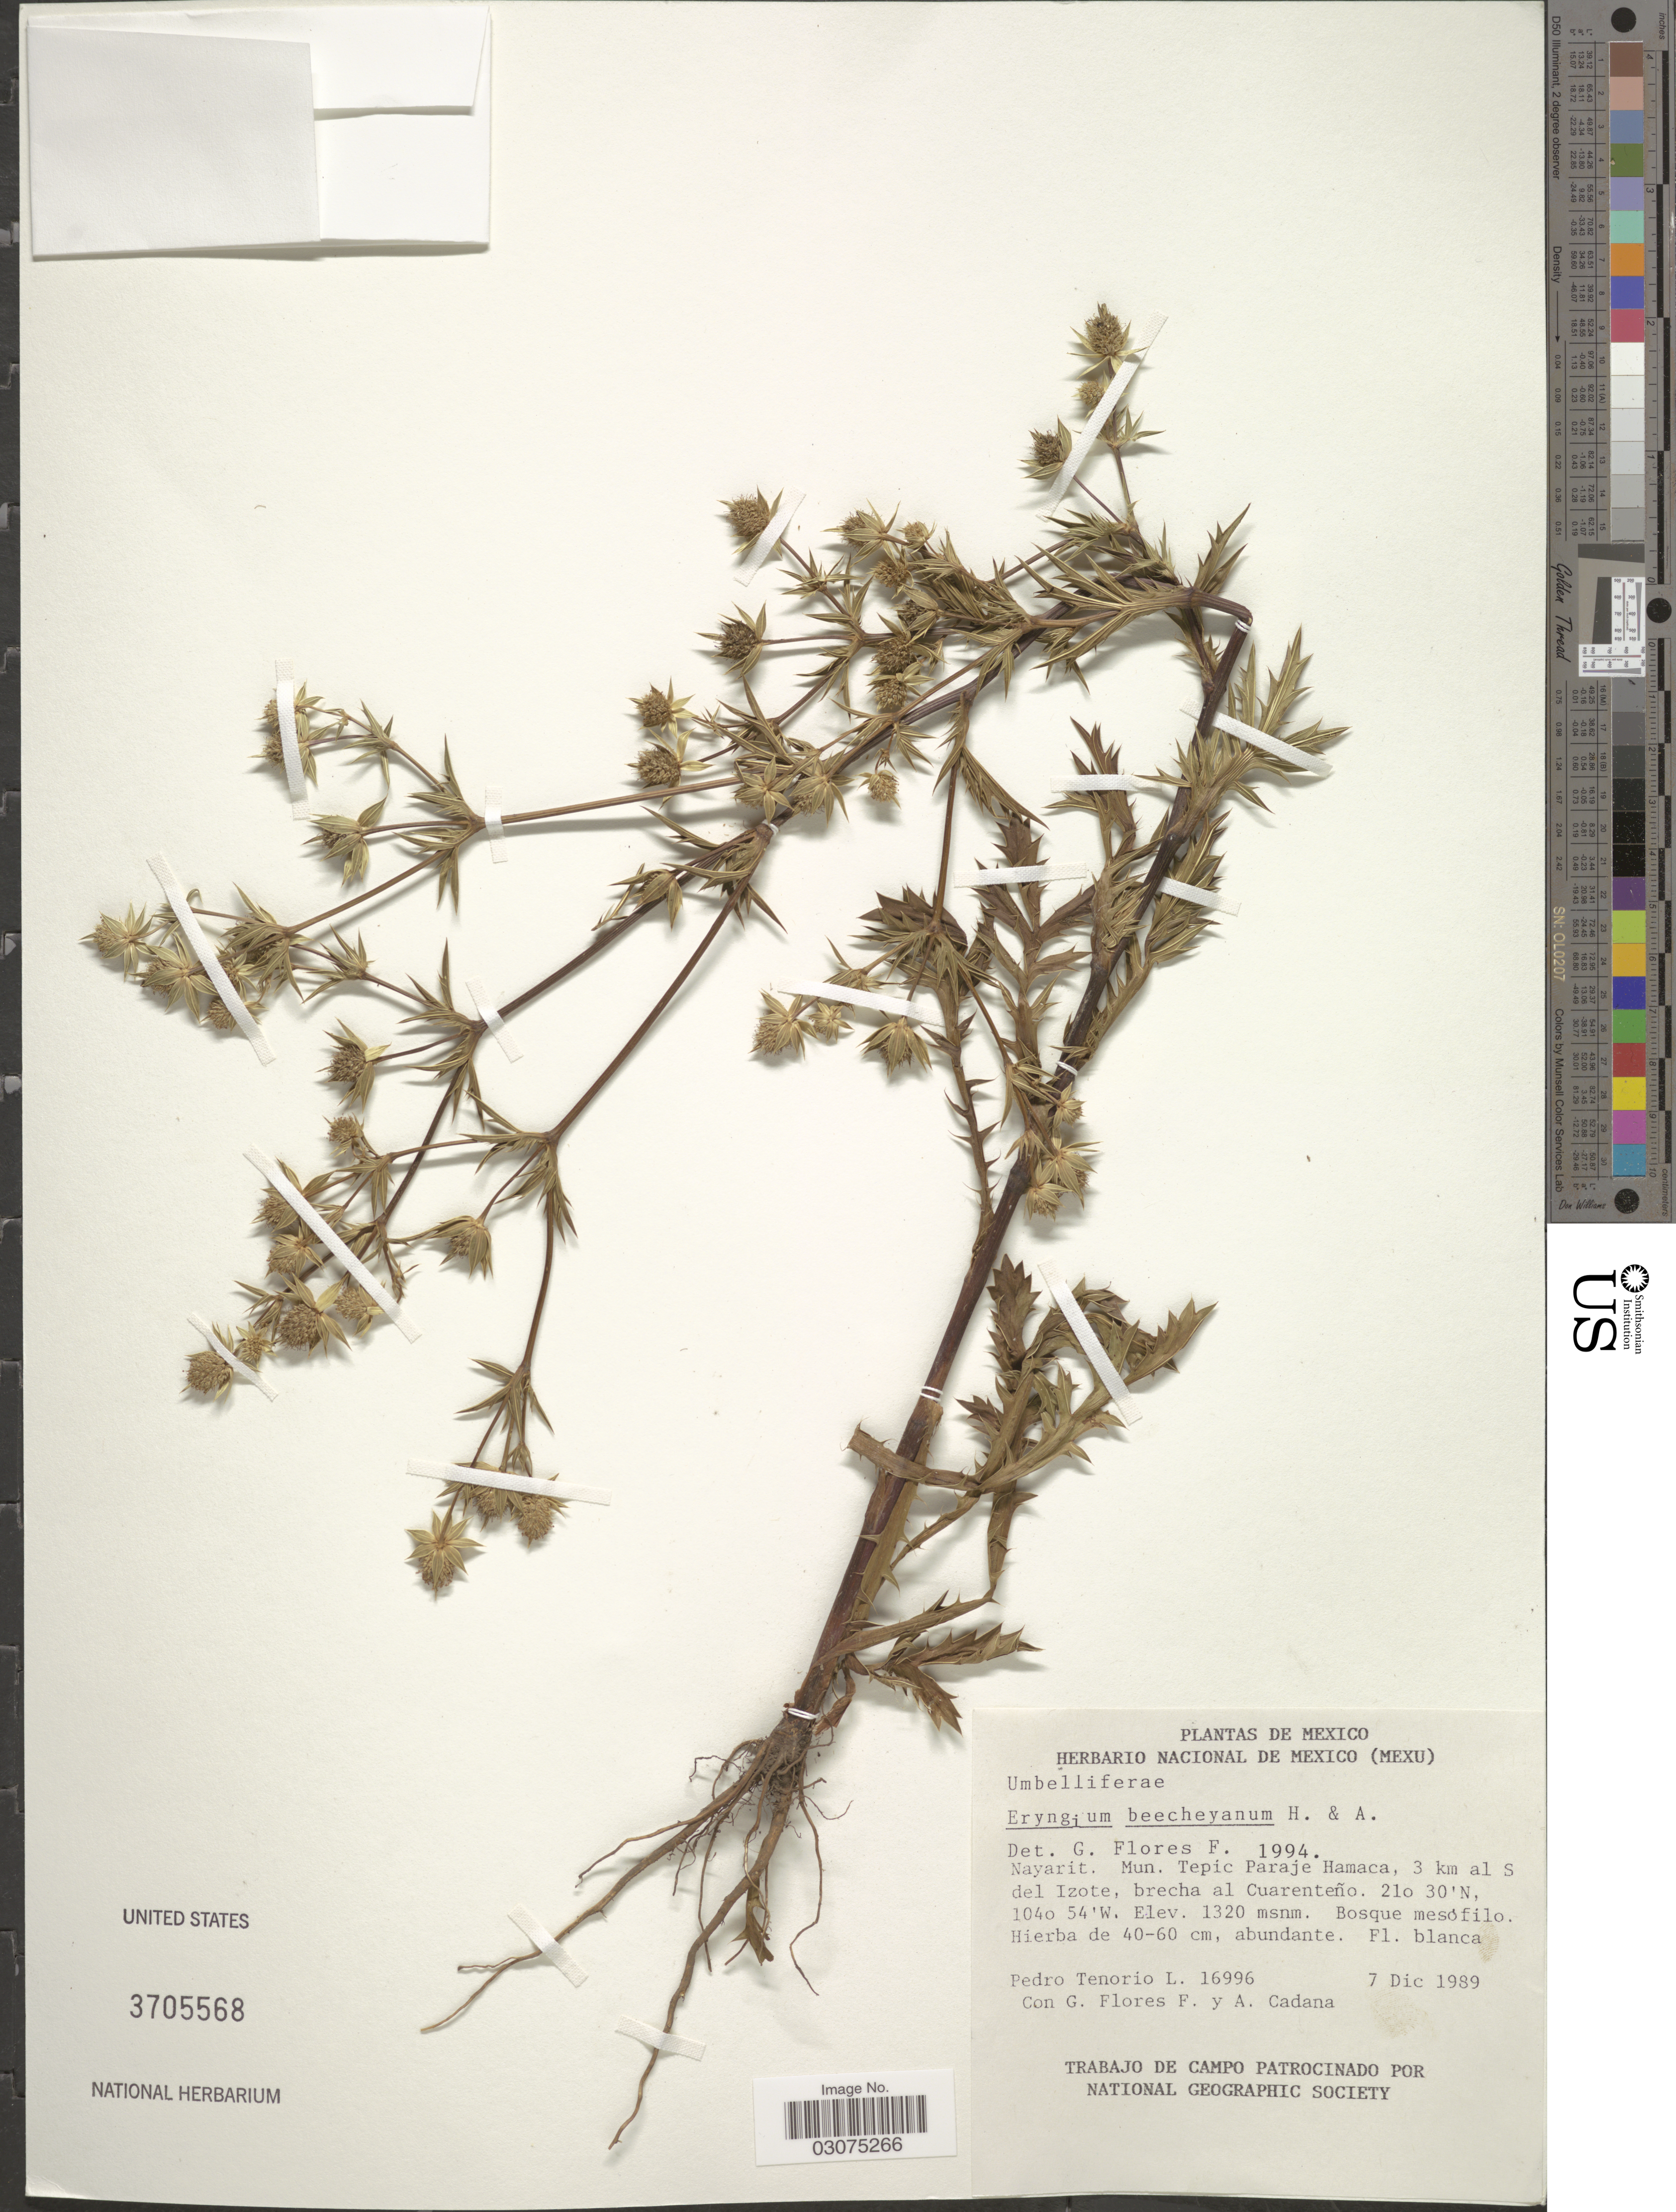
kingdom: Plantae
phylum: Tracheophyta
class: Magnoliopsida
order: Apiales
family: Apiaceae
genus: Eryngium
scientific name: Eryngium beecheyanum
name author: Hook. f. & Arn.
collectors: P. Tenorio L., G. Flores F. & A. Cadana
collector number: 16996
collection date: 1989-12-07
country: Mexico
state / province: Nayarit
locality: Mun. Tepic Paraje Hamaca, 3 km al S del Izote, brecha al Cuarenteño.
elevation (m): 1320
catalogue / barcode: US 3705568